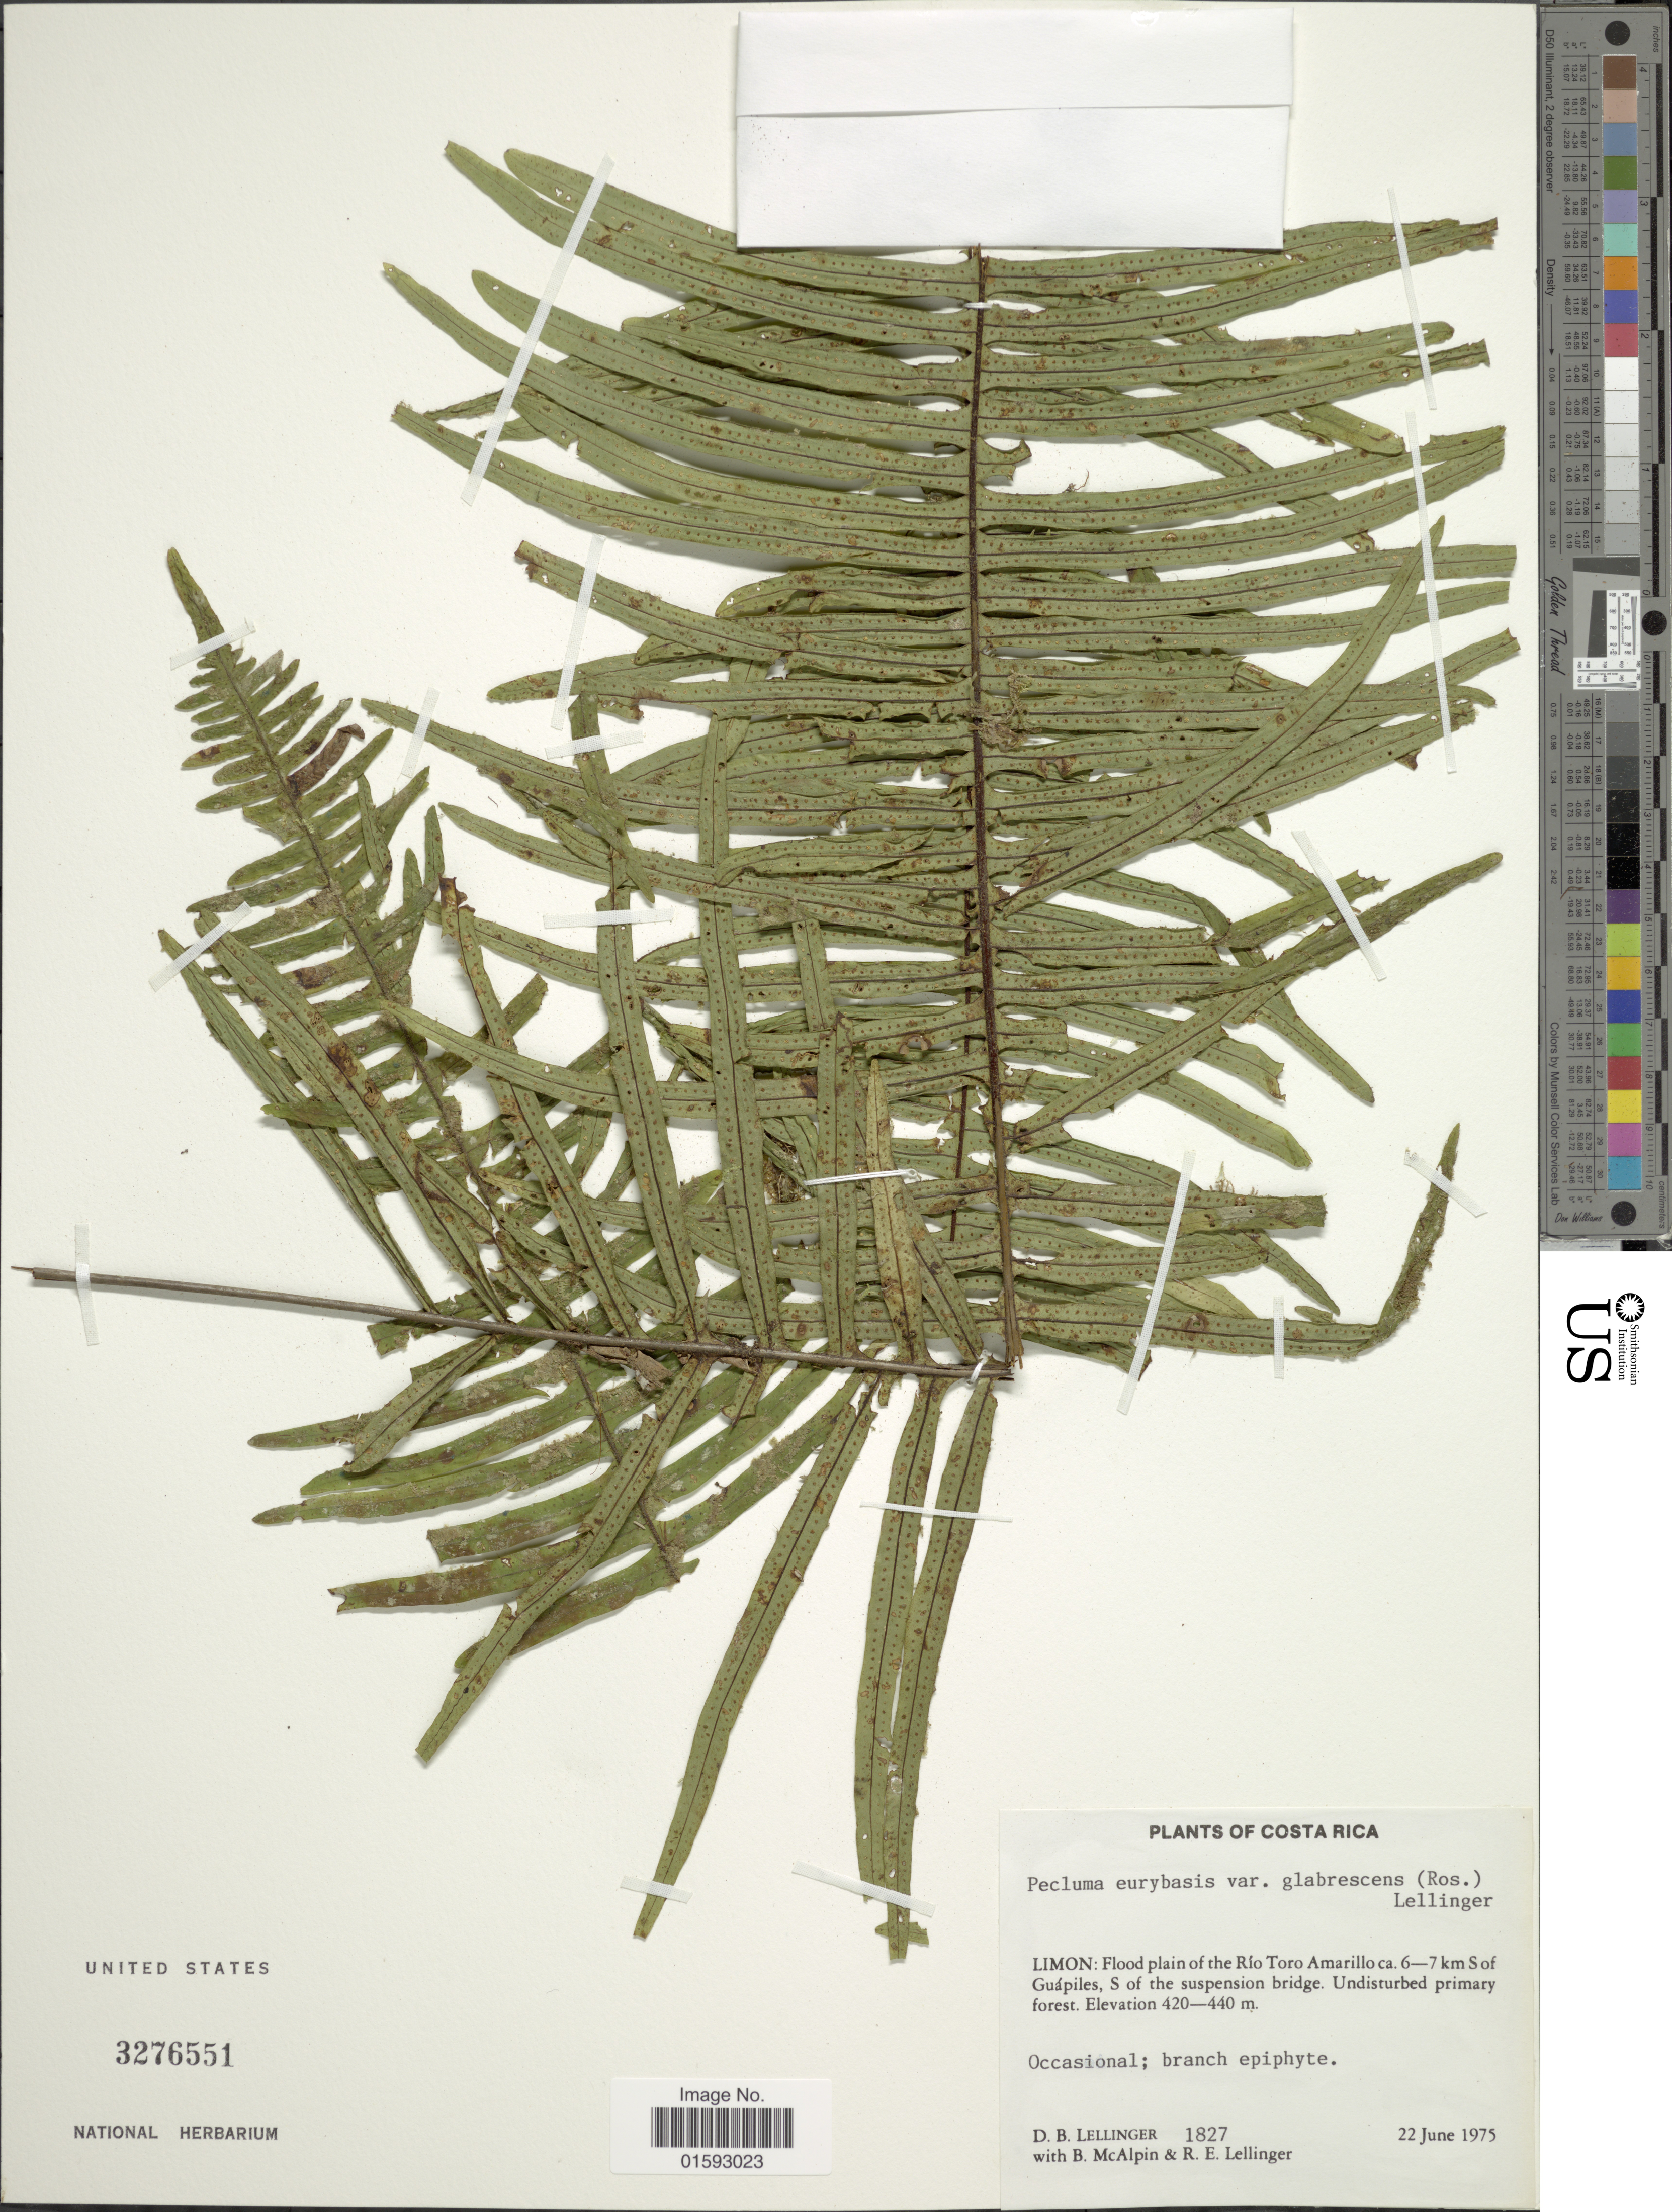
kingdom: Plantae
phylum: Tracheophyta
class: Polypodiopsida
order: Polypodiales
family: Polypodiaceae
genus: Pecluma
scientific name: Pecluma eurybasis var. glabrescens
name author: (Rosenst.) Lellinger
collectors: D. B. Lellinger, B. McAlpin & R. E. Lellinger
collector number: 1827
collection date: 1975-06-22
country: Costa Rica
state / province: Limón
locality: Flood plain of the Rio Toro Amarillo ca. 6-7 km S of Guapiles, S of the suspension bridge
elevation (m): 420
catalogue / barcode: US 3276551